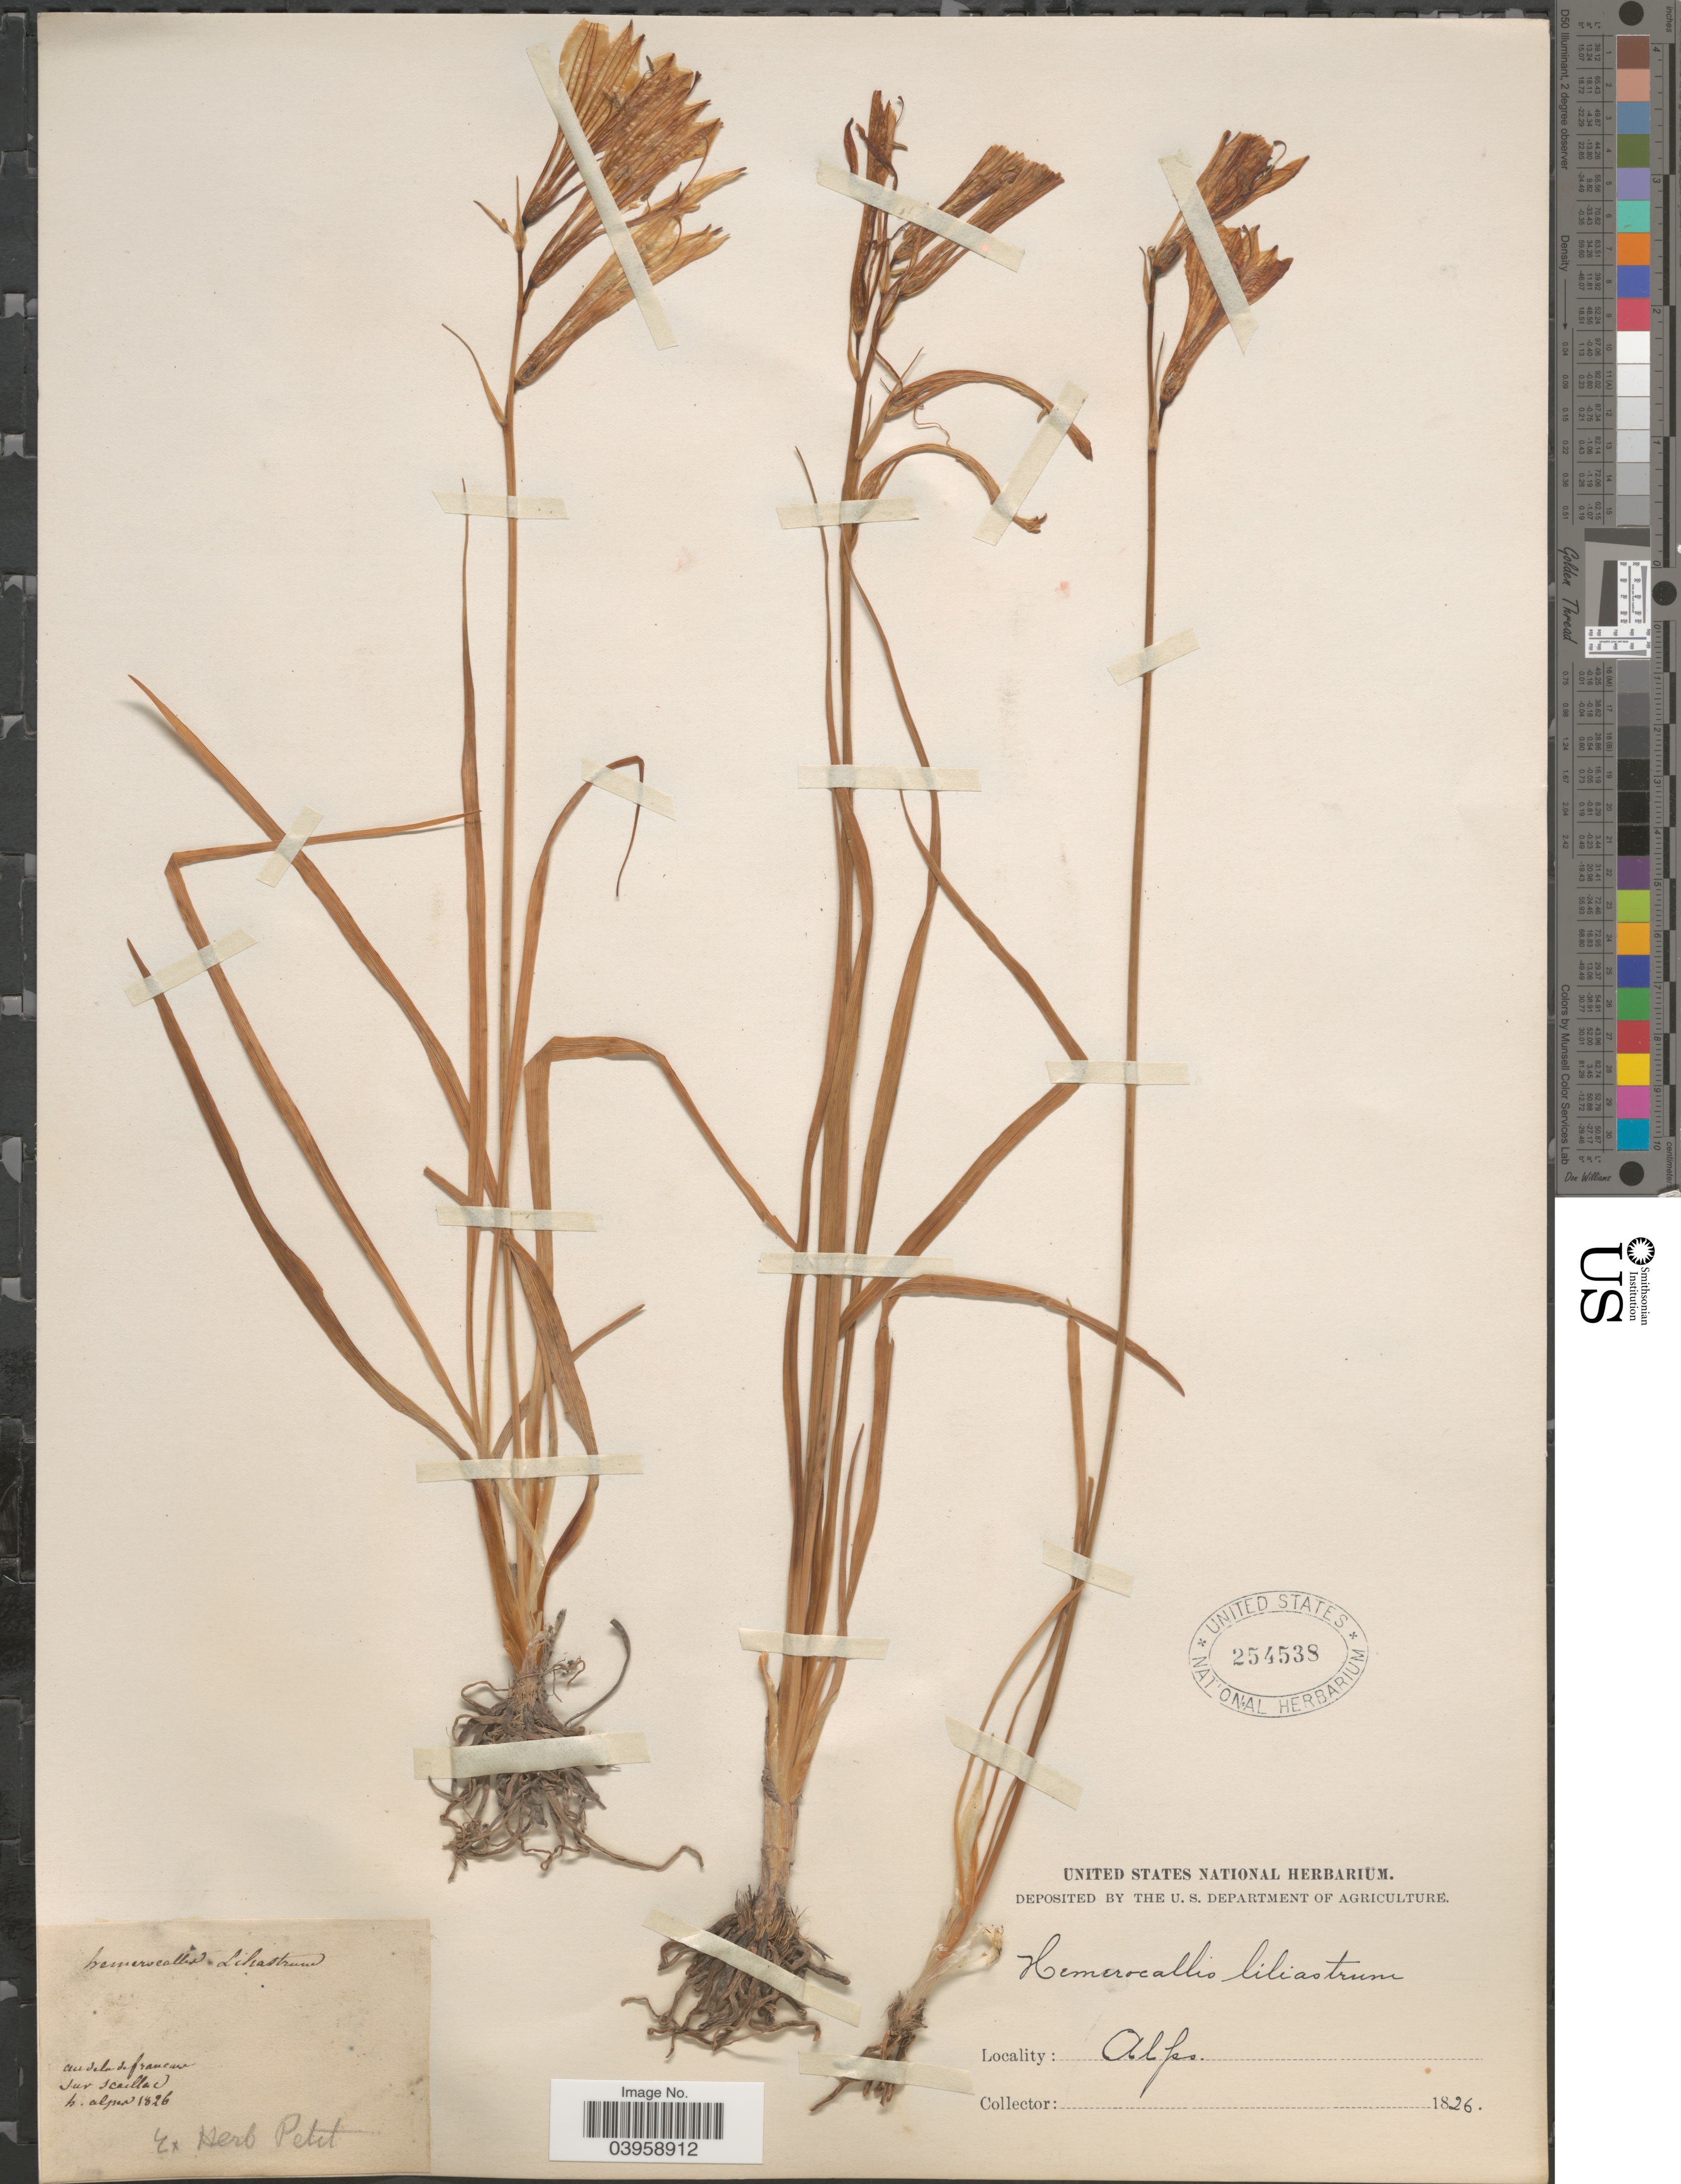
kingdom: Plantae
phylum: Tracheophyta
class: Liliopsida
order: Asparagales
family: Asparagaceae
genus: Paradisea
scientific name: Paradisea liliastrum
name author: Bertol.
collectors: ex herb. Petit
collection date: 1826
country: France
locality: Alps. Au de la de francaisa, sur Scaillac.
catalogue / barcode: US 254538